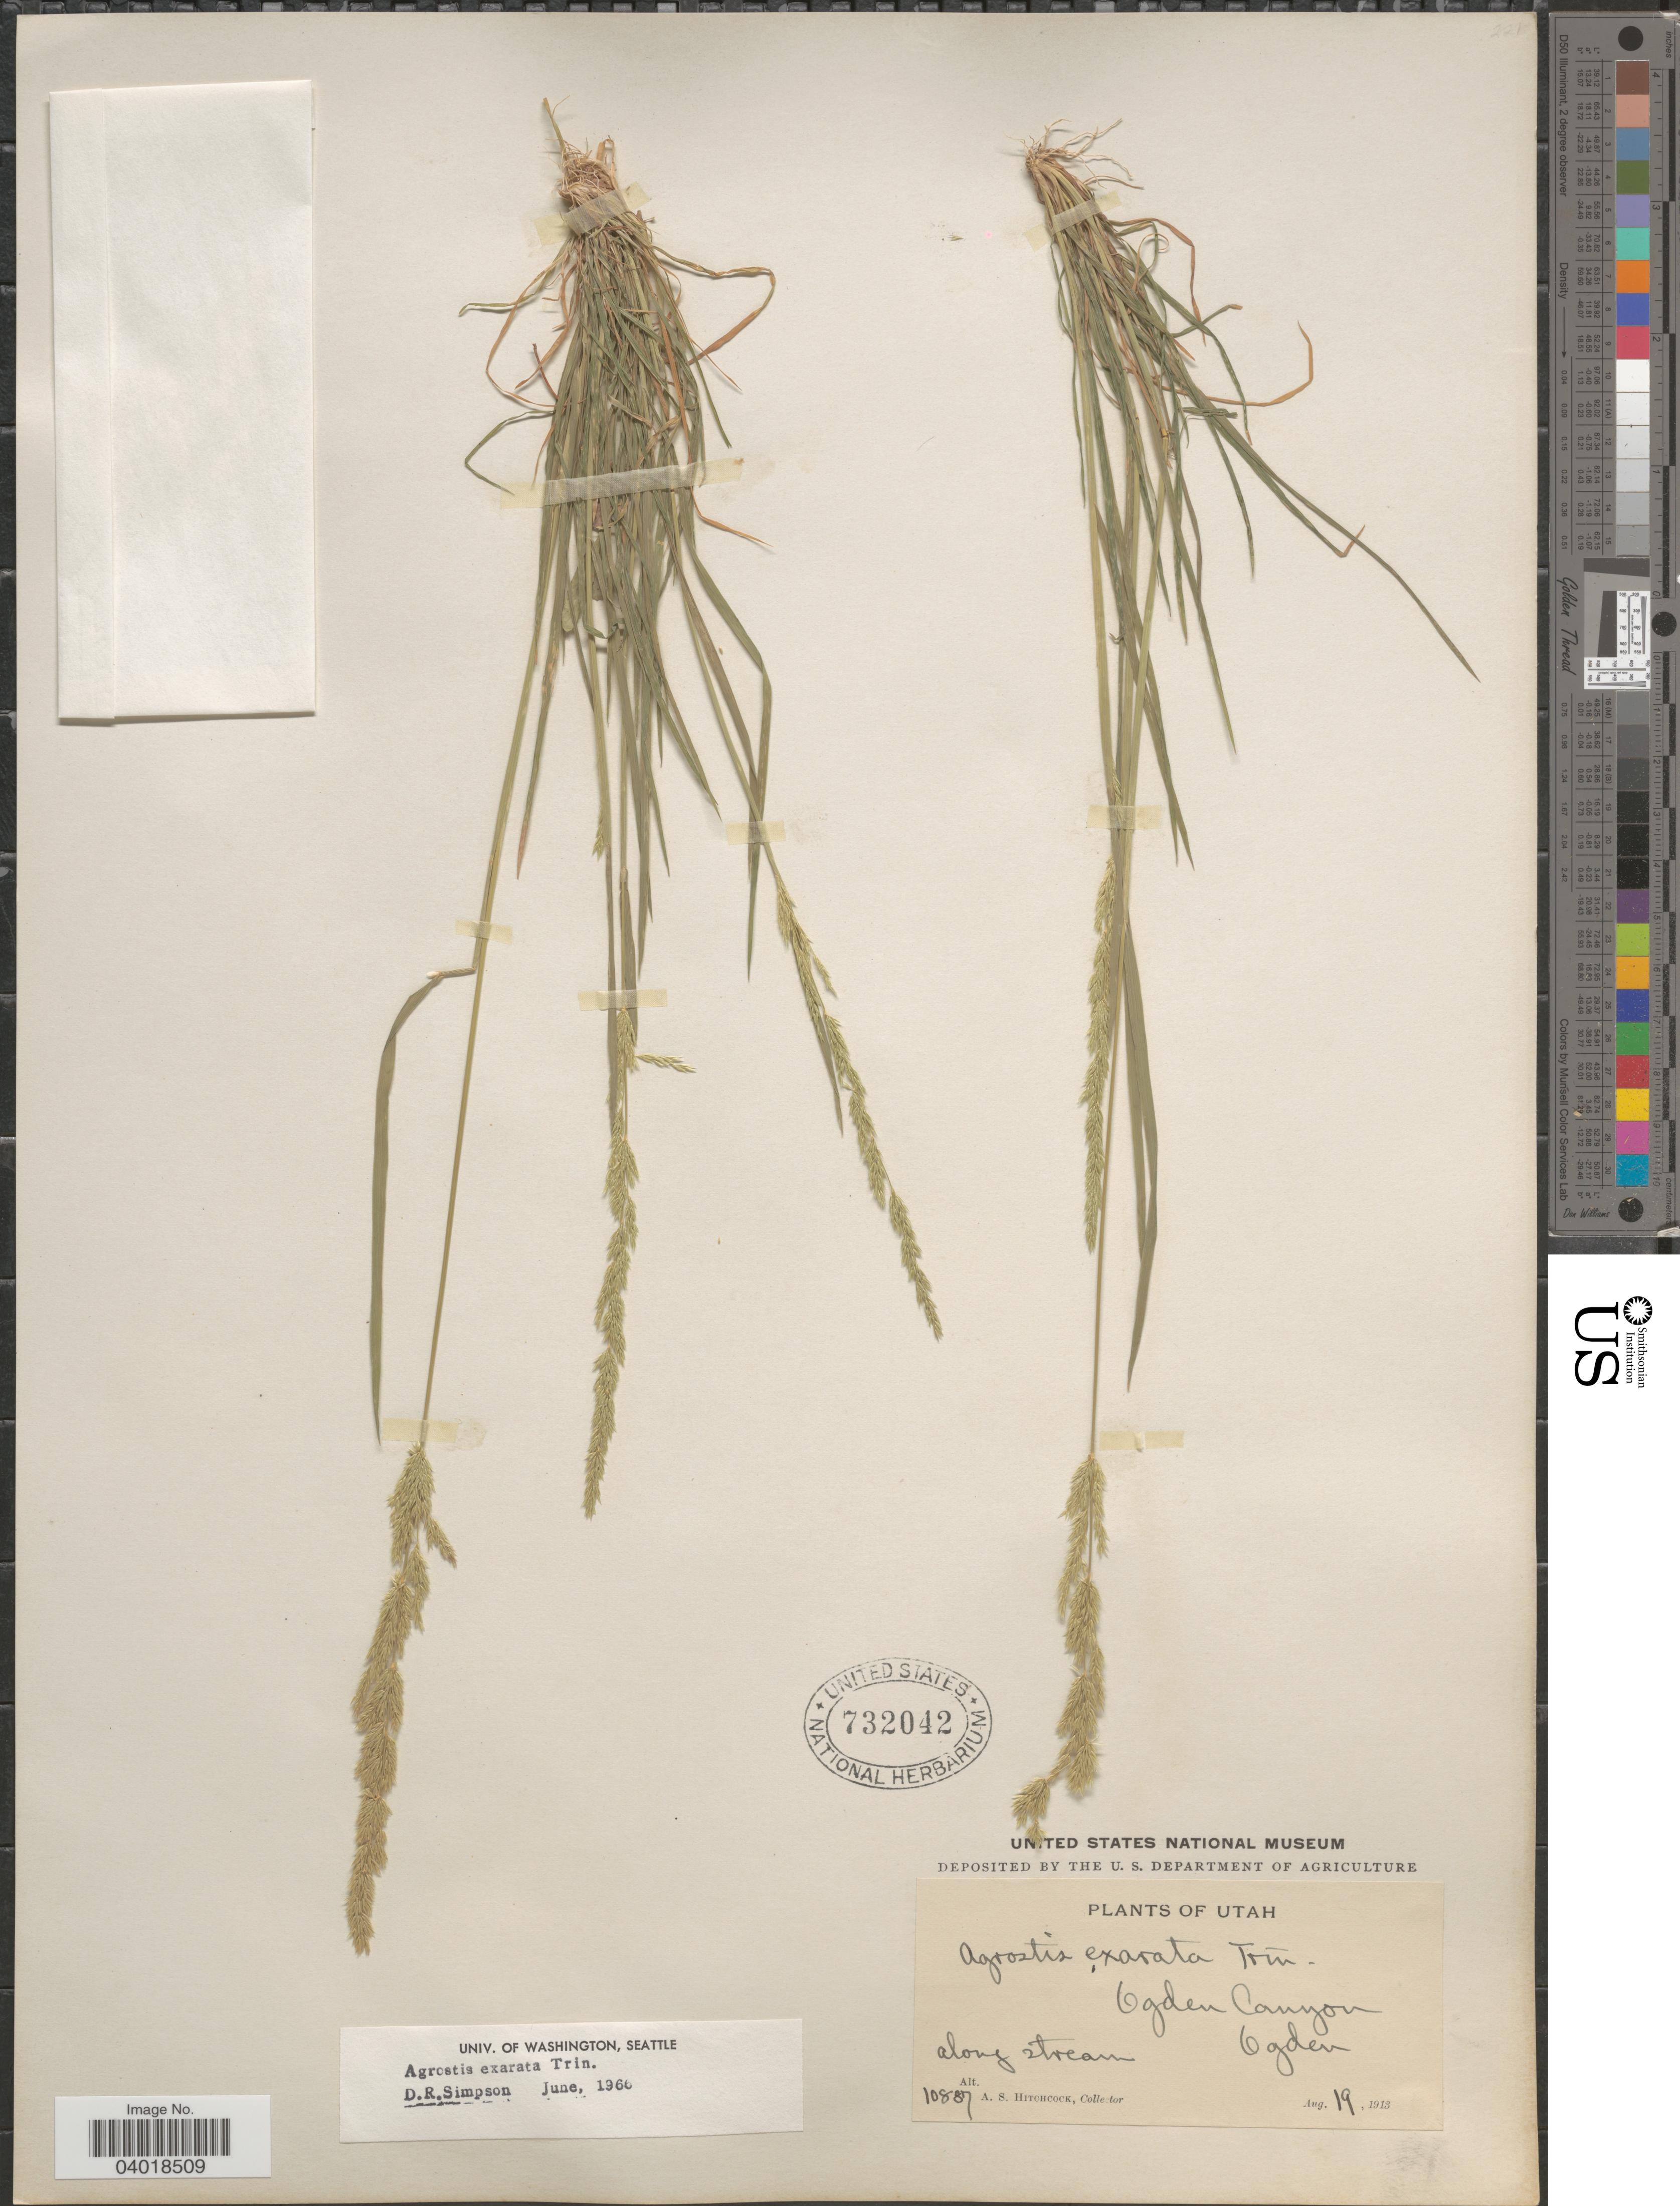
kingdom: Plantae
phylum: Tracheophyta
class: Liliopsida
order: Poales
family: Poaceae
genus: Agrostis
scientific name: Agrostis exarata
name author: Trin.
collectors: A. S. Hitchcock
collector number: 10887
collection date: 1913-08-19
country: United States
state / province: Utah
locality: Ogden Canyon. Ogden.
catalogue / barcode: US 732042